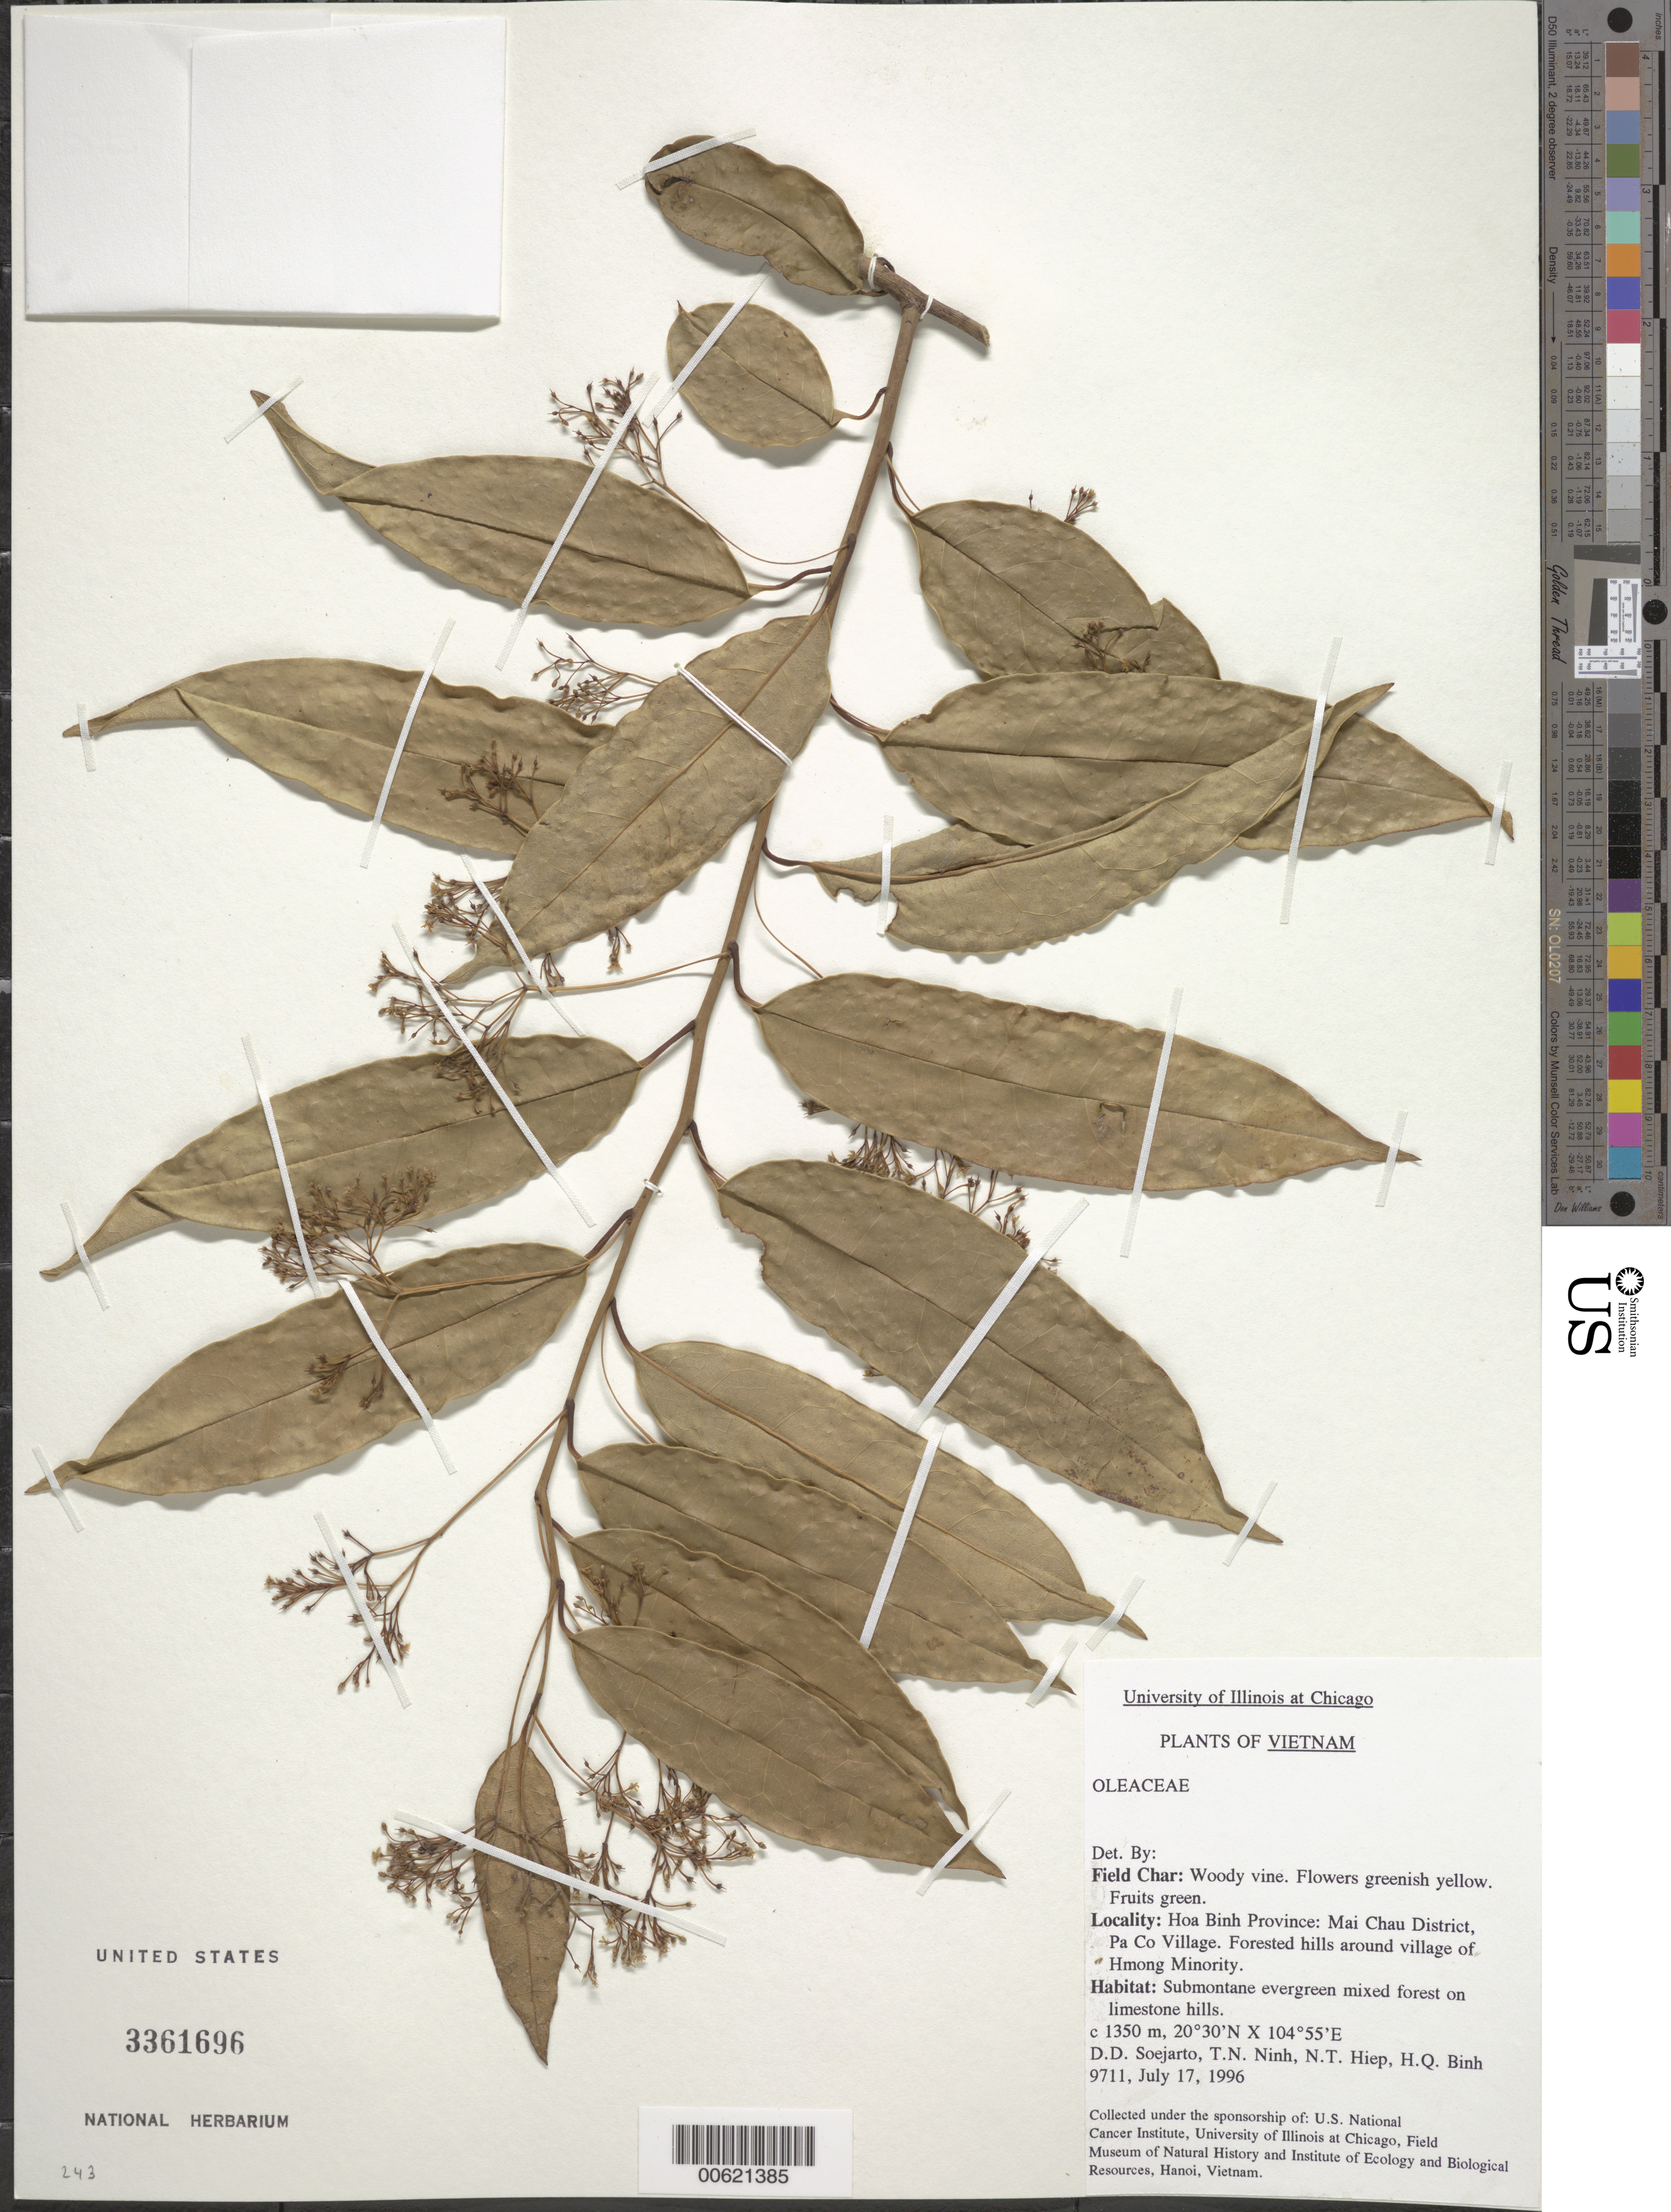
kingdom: Plantae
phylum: Tracheophyta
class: Magnoliopsida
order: Lamiales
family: Oleaceae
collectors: T. N. Ninh, N. T. Hiep & H. Q. Binh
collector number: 9711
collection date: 1996-07-17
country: Vietnam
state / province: Hoa Binh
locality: Mai Chau District, Pa Co Village. Forested hills around village of Hmong Minority.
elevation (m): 1350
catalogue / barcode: US 3361696